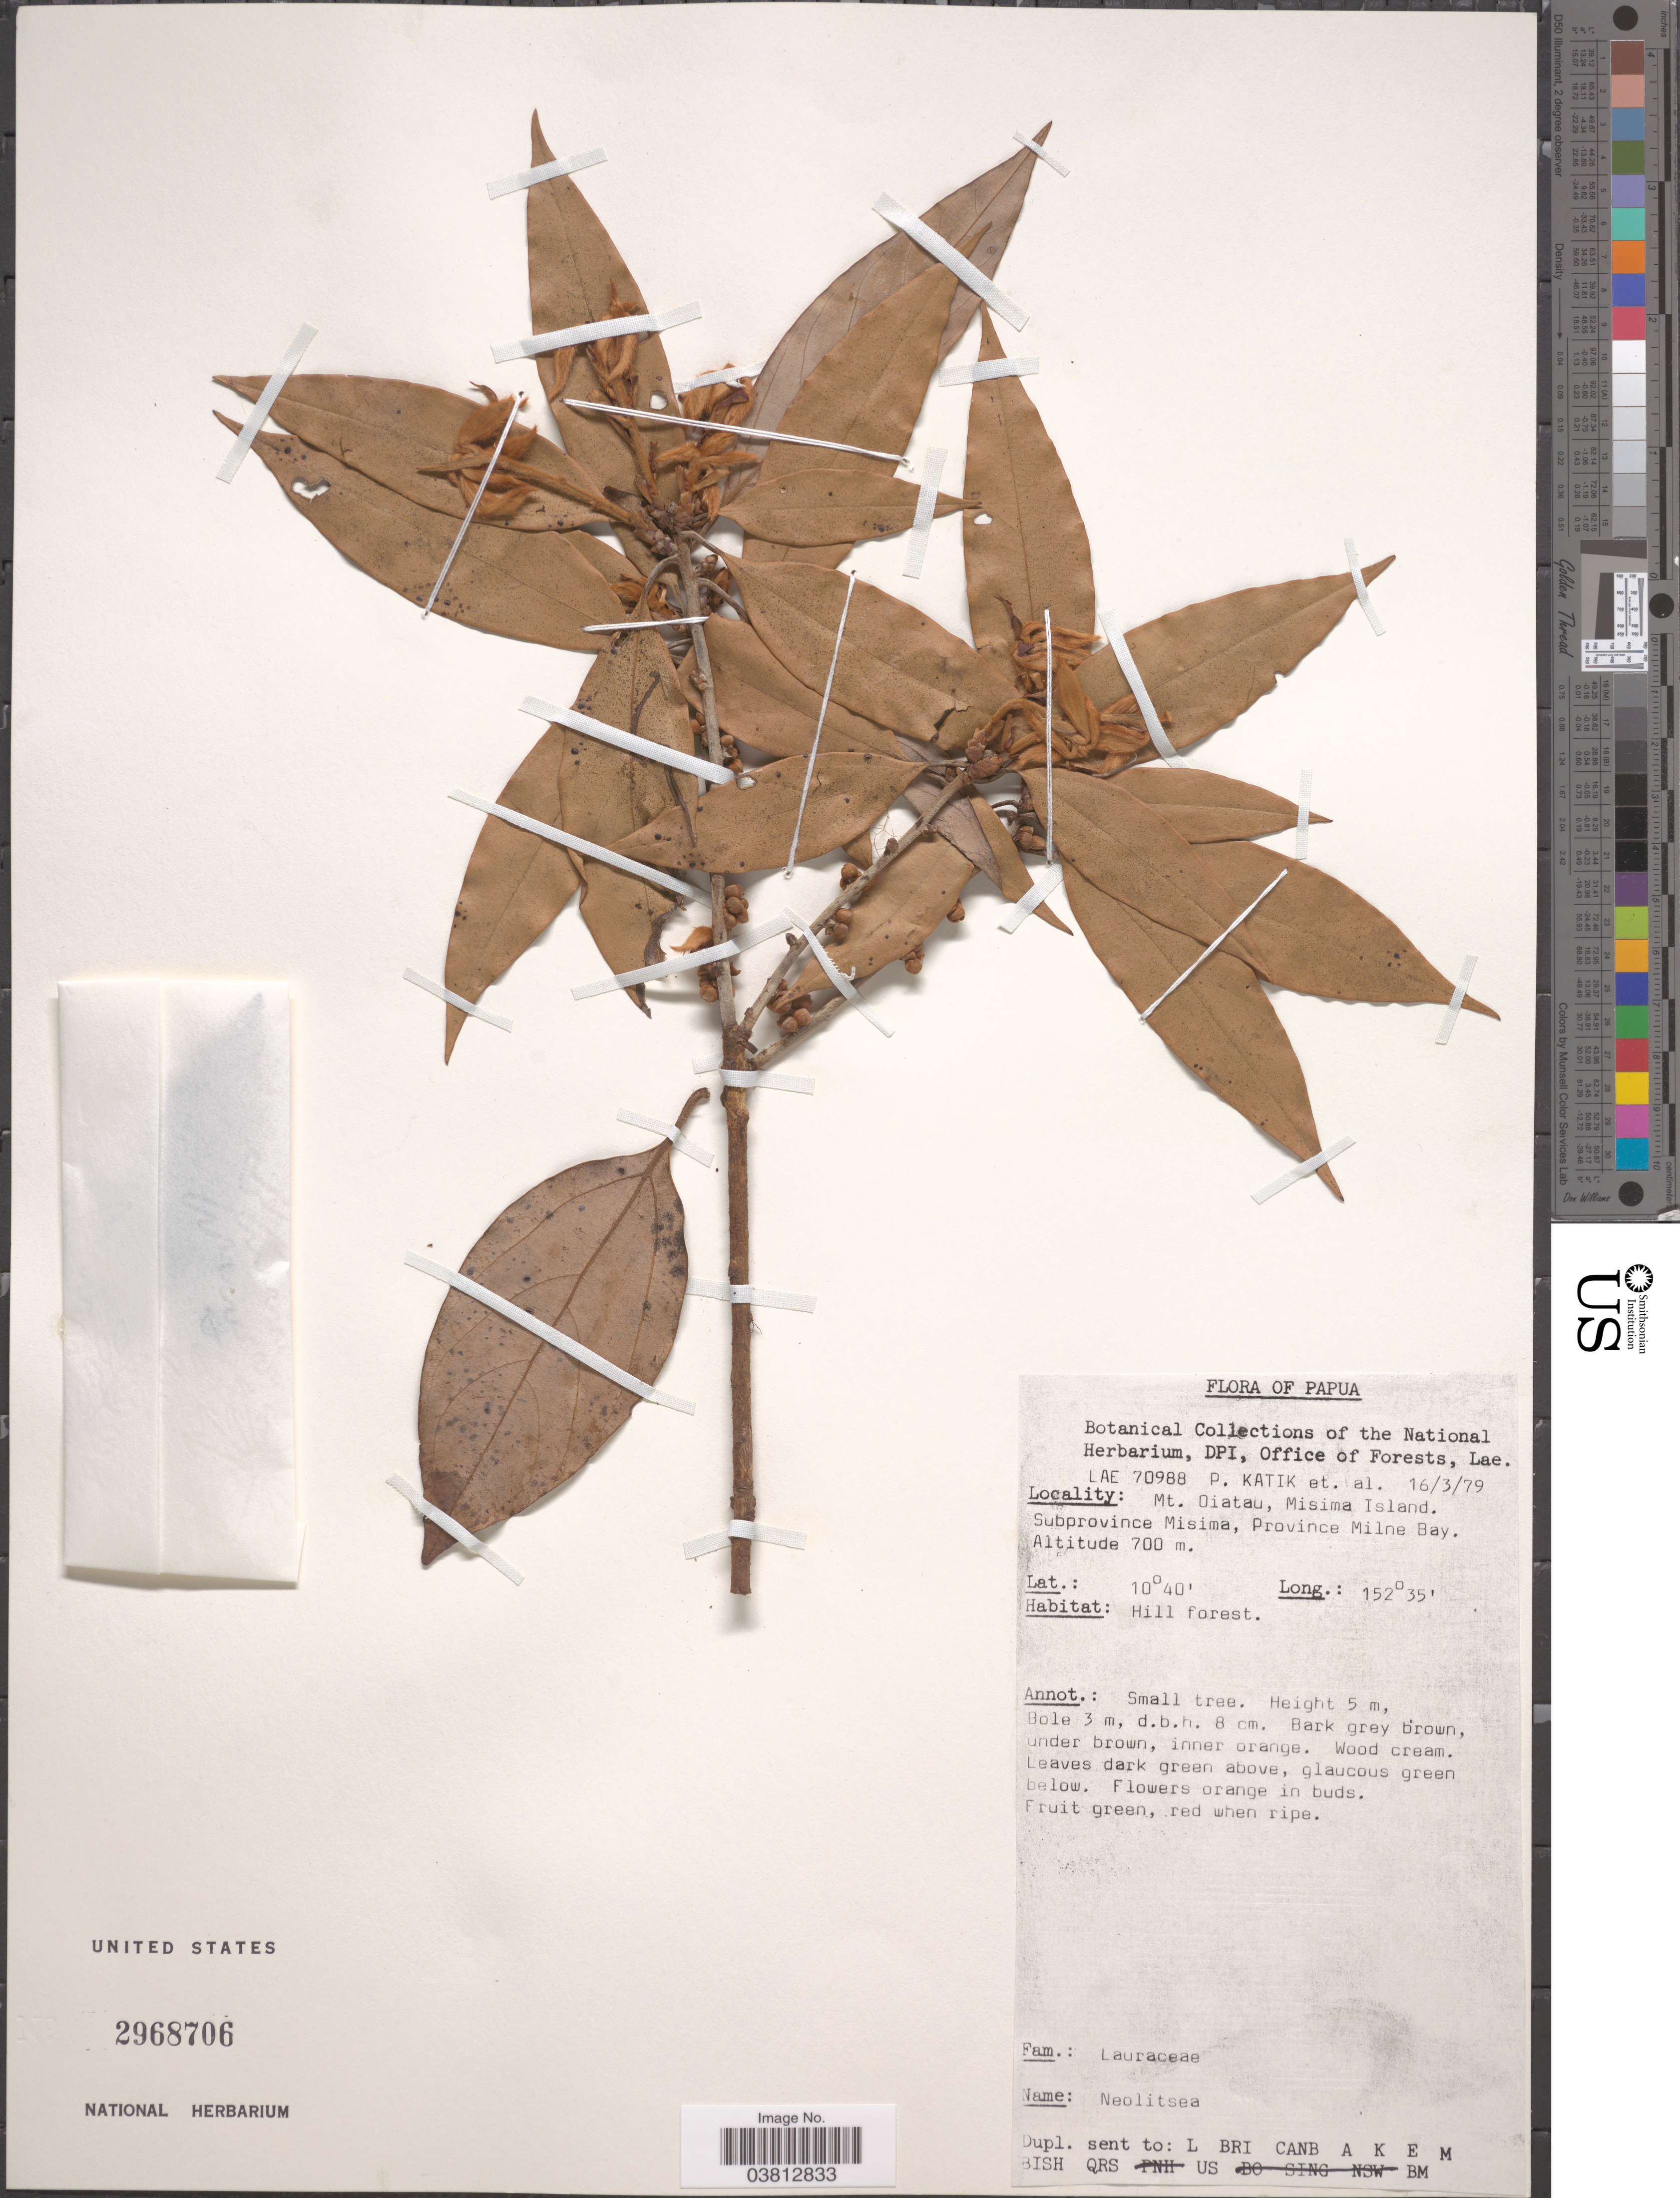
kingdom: Plantae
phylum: Tracheophyta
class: Magnoliopsida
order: Laurales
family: Lauraceae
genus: Neolitsea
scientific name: Neolitsea sp.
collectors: P. Katik & et al.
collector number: LAE 70988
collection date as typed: Transcribed d/m/y: 16/3/79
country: Papua New Guinea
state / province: Milne Bay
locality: Papua. Mt. Oiatau, Misima Island. Subprovince Misima.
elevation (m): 700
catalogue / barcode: US 2968706